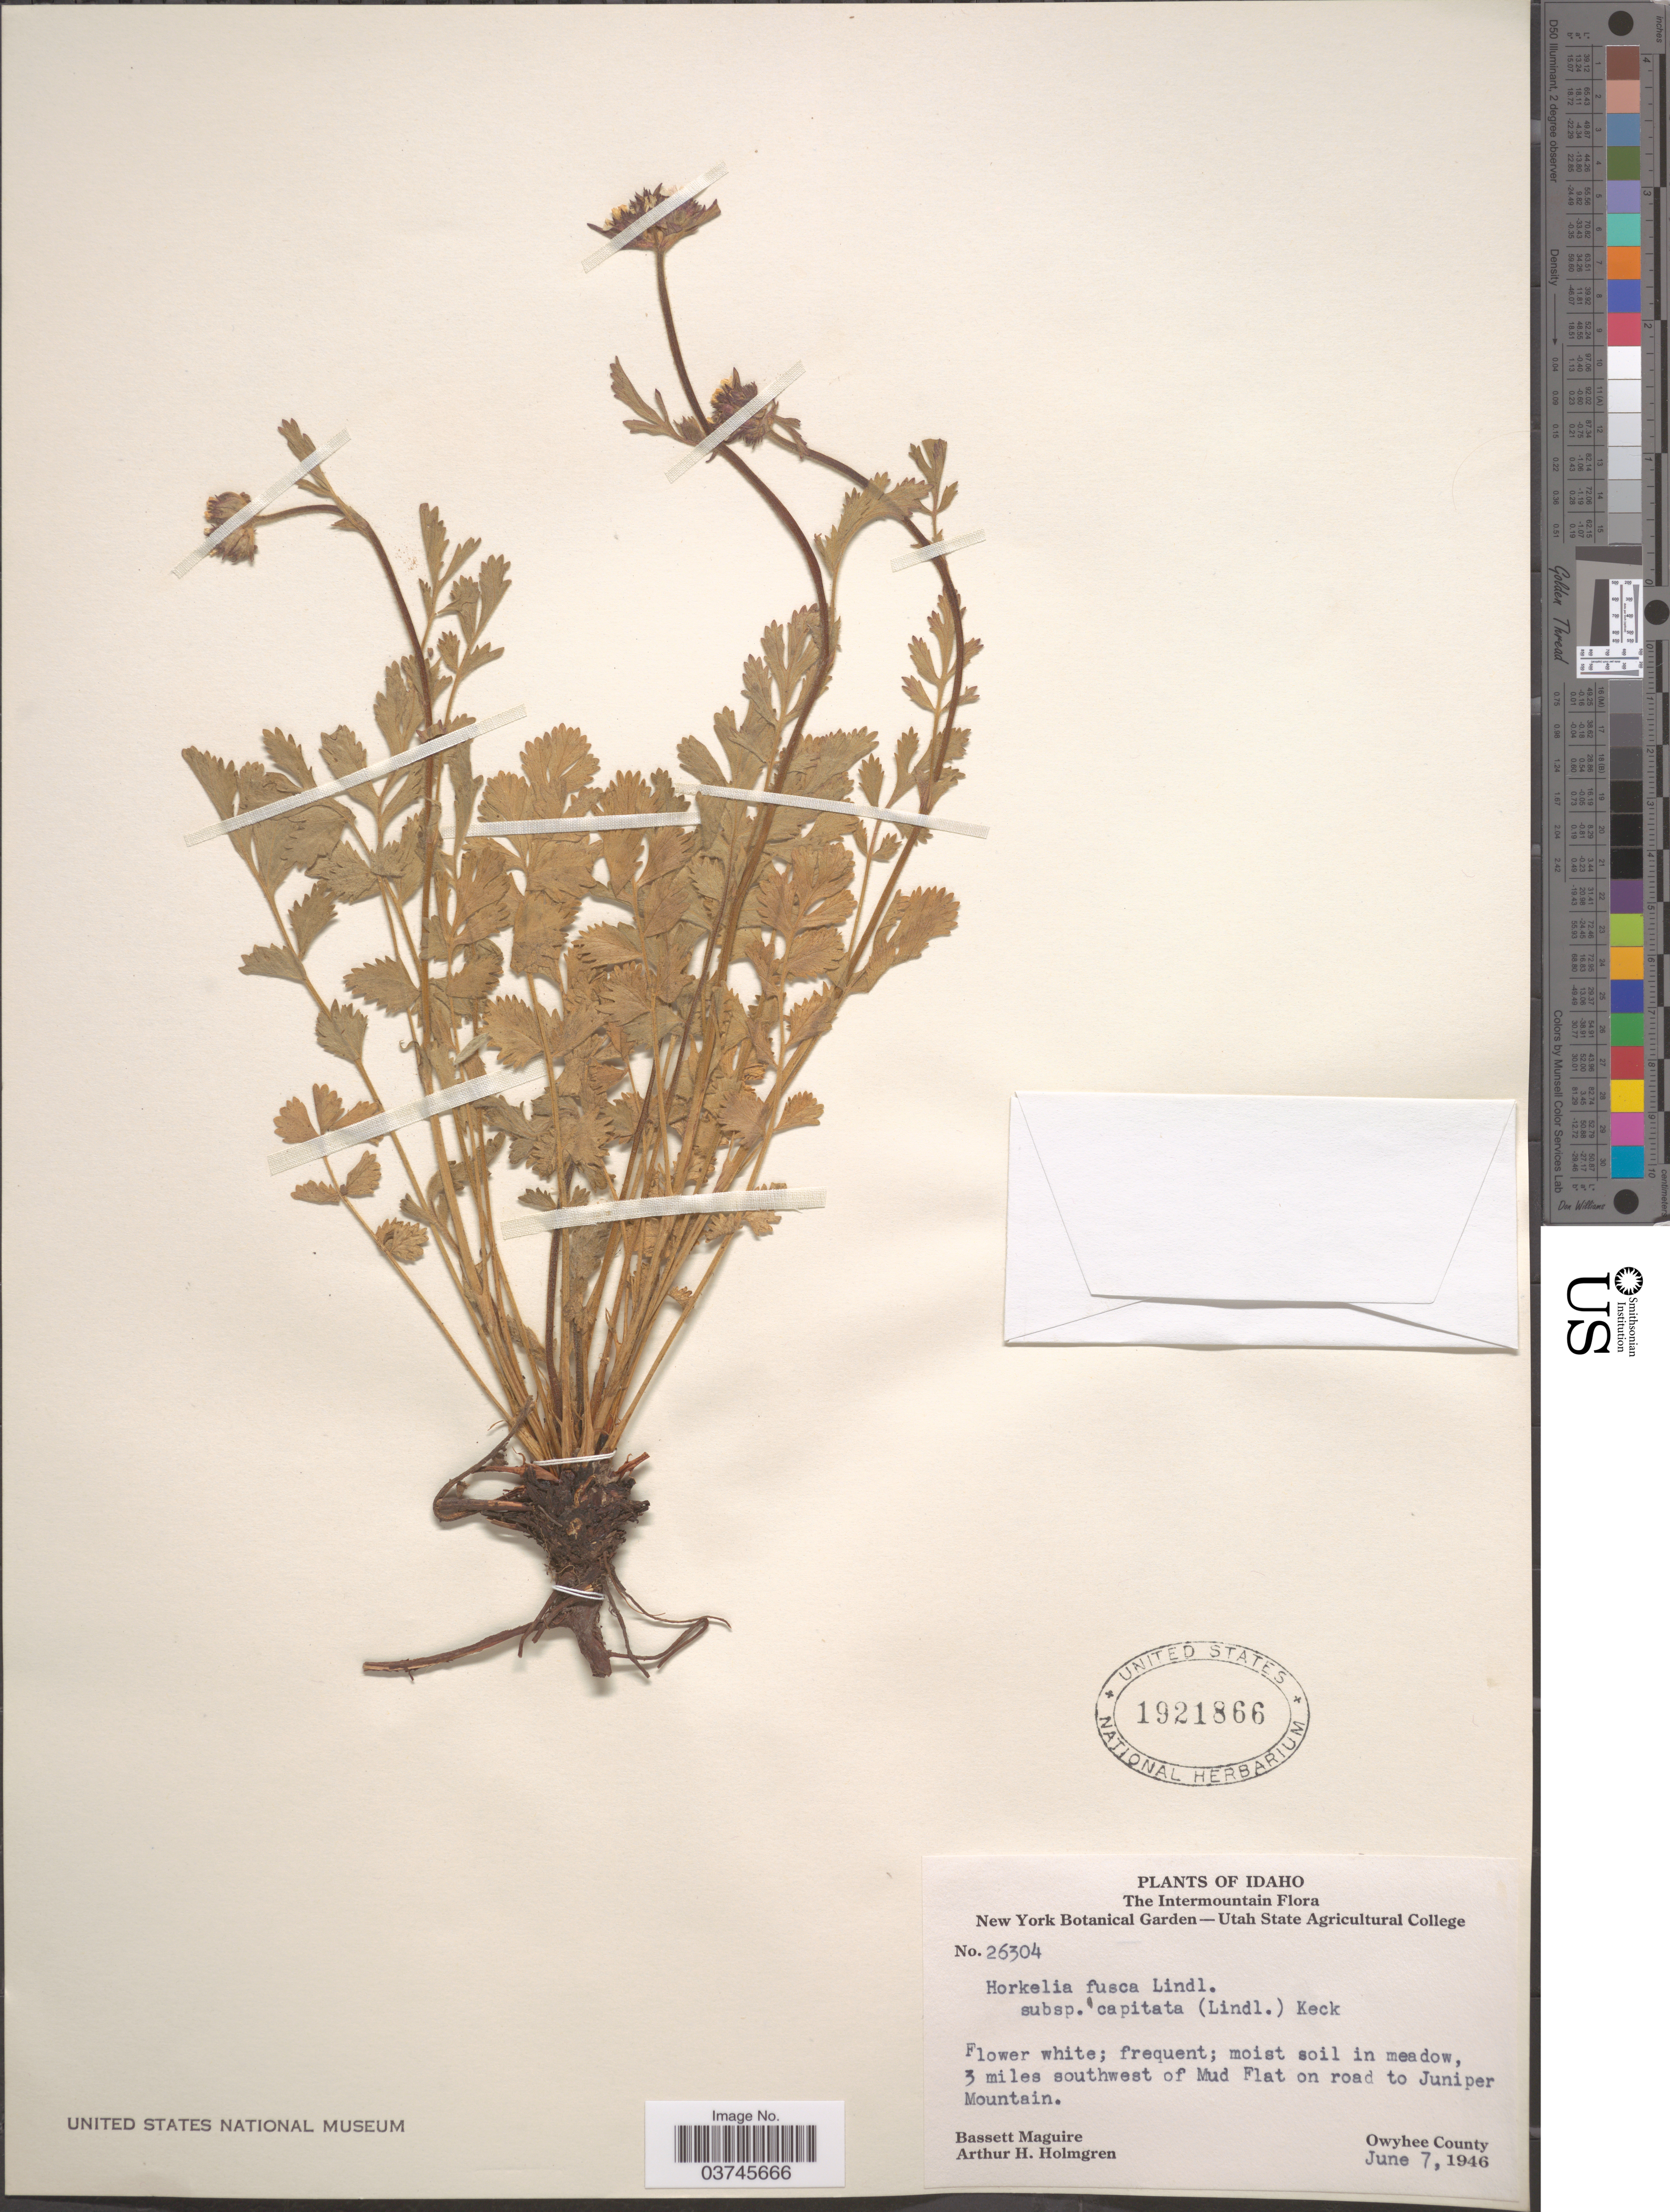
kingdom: Plantae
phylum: Tracheophyta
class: Magnoliopsida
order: Rosales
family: Rosaceae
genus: Potentilla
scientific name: Potentilla douglasii var. capitata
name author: (Lindl.) J.T. Howell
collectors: B. Maguire & A. H. Holmgren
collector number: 26304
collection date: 1946-06-07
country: United States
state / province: Idaho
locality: The Intermountain. 3 miles southwest of Mud Flat on road to Juniper Mountain. Owyhee County.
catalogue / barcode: US 1921866